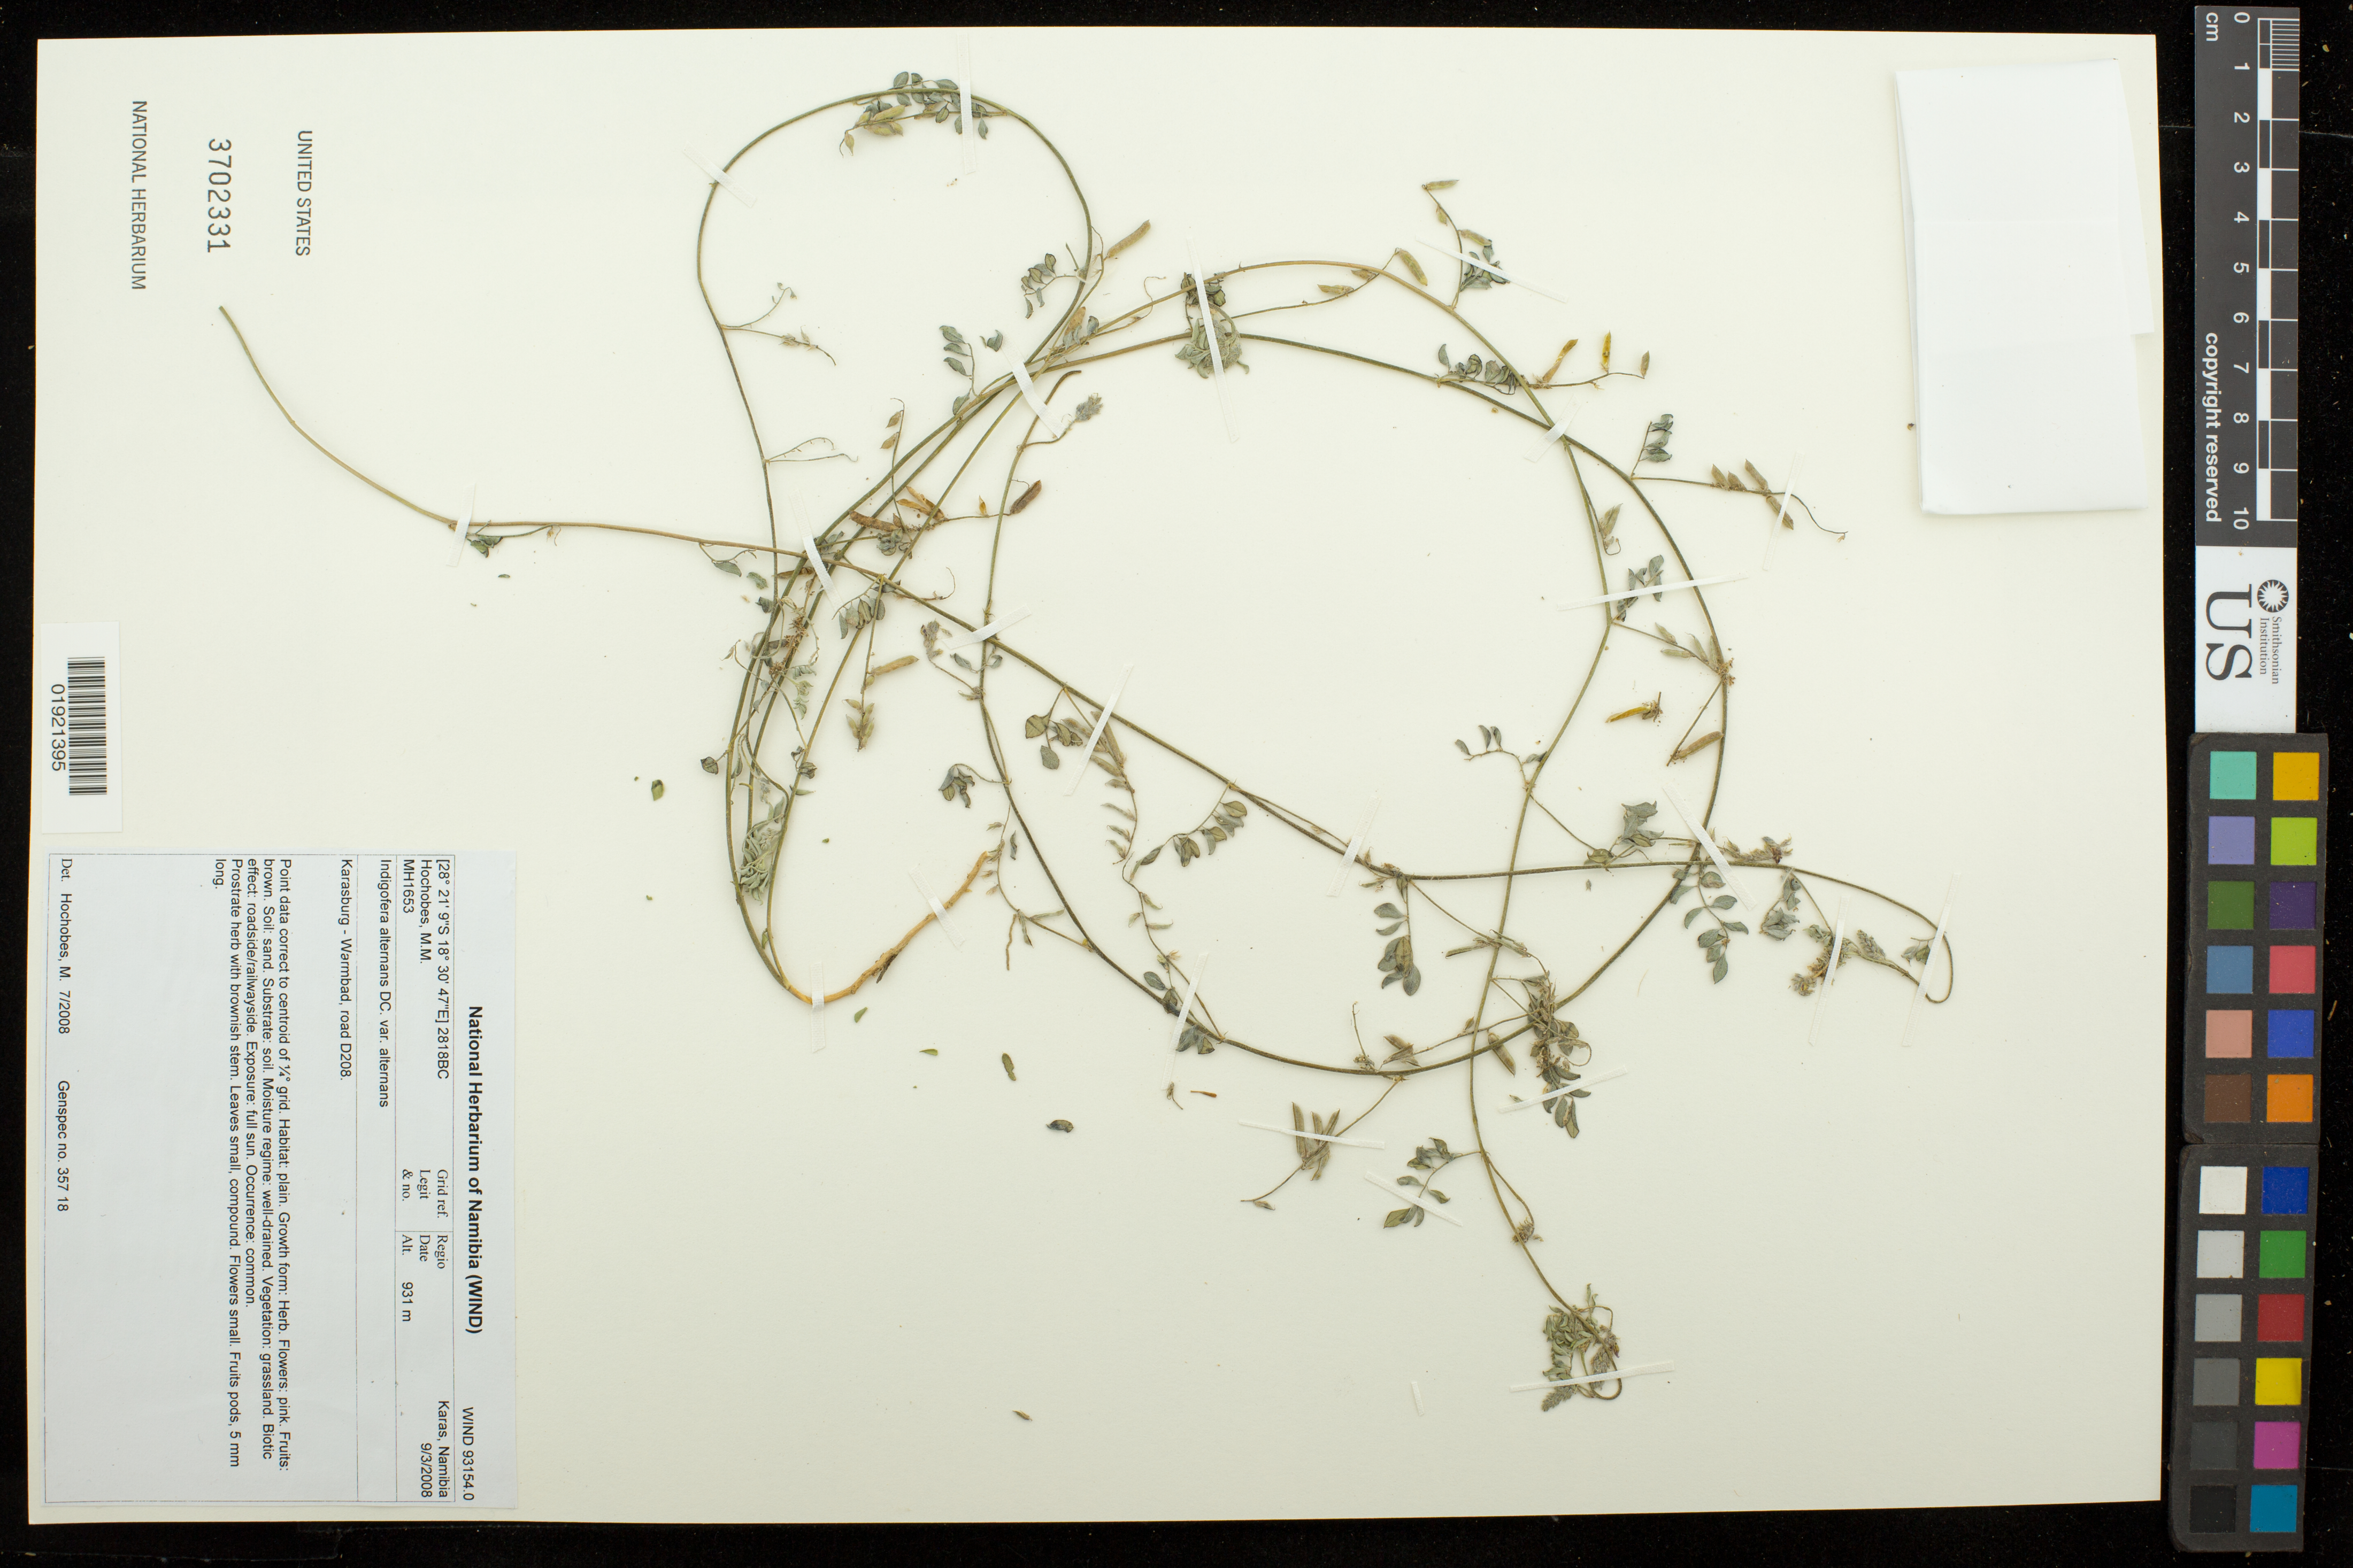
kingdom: Plantae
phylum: Tracheophyta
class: Magnoliopsida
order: Fabales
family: Fabaceae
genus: Indigofera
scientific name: Indigofera alternans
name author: DC.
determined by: Hochobes, M. M.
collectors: M. Hochobes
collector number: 1653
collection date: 2008-03-09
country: Namibia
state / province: Karas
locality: Karasburg - Warmbad, road D208.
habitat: Plain. Sandy soil, well-drained. Grassland. Roadside/railwayside. Full sun, common.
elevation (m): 931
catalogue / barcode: US 3702331